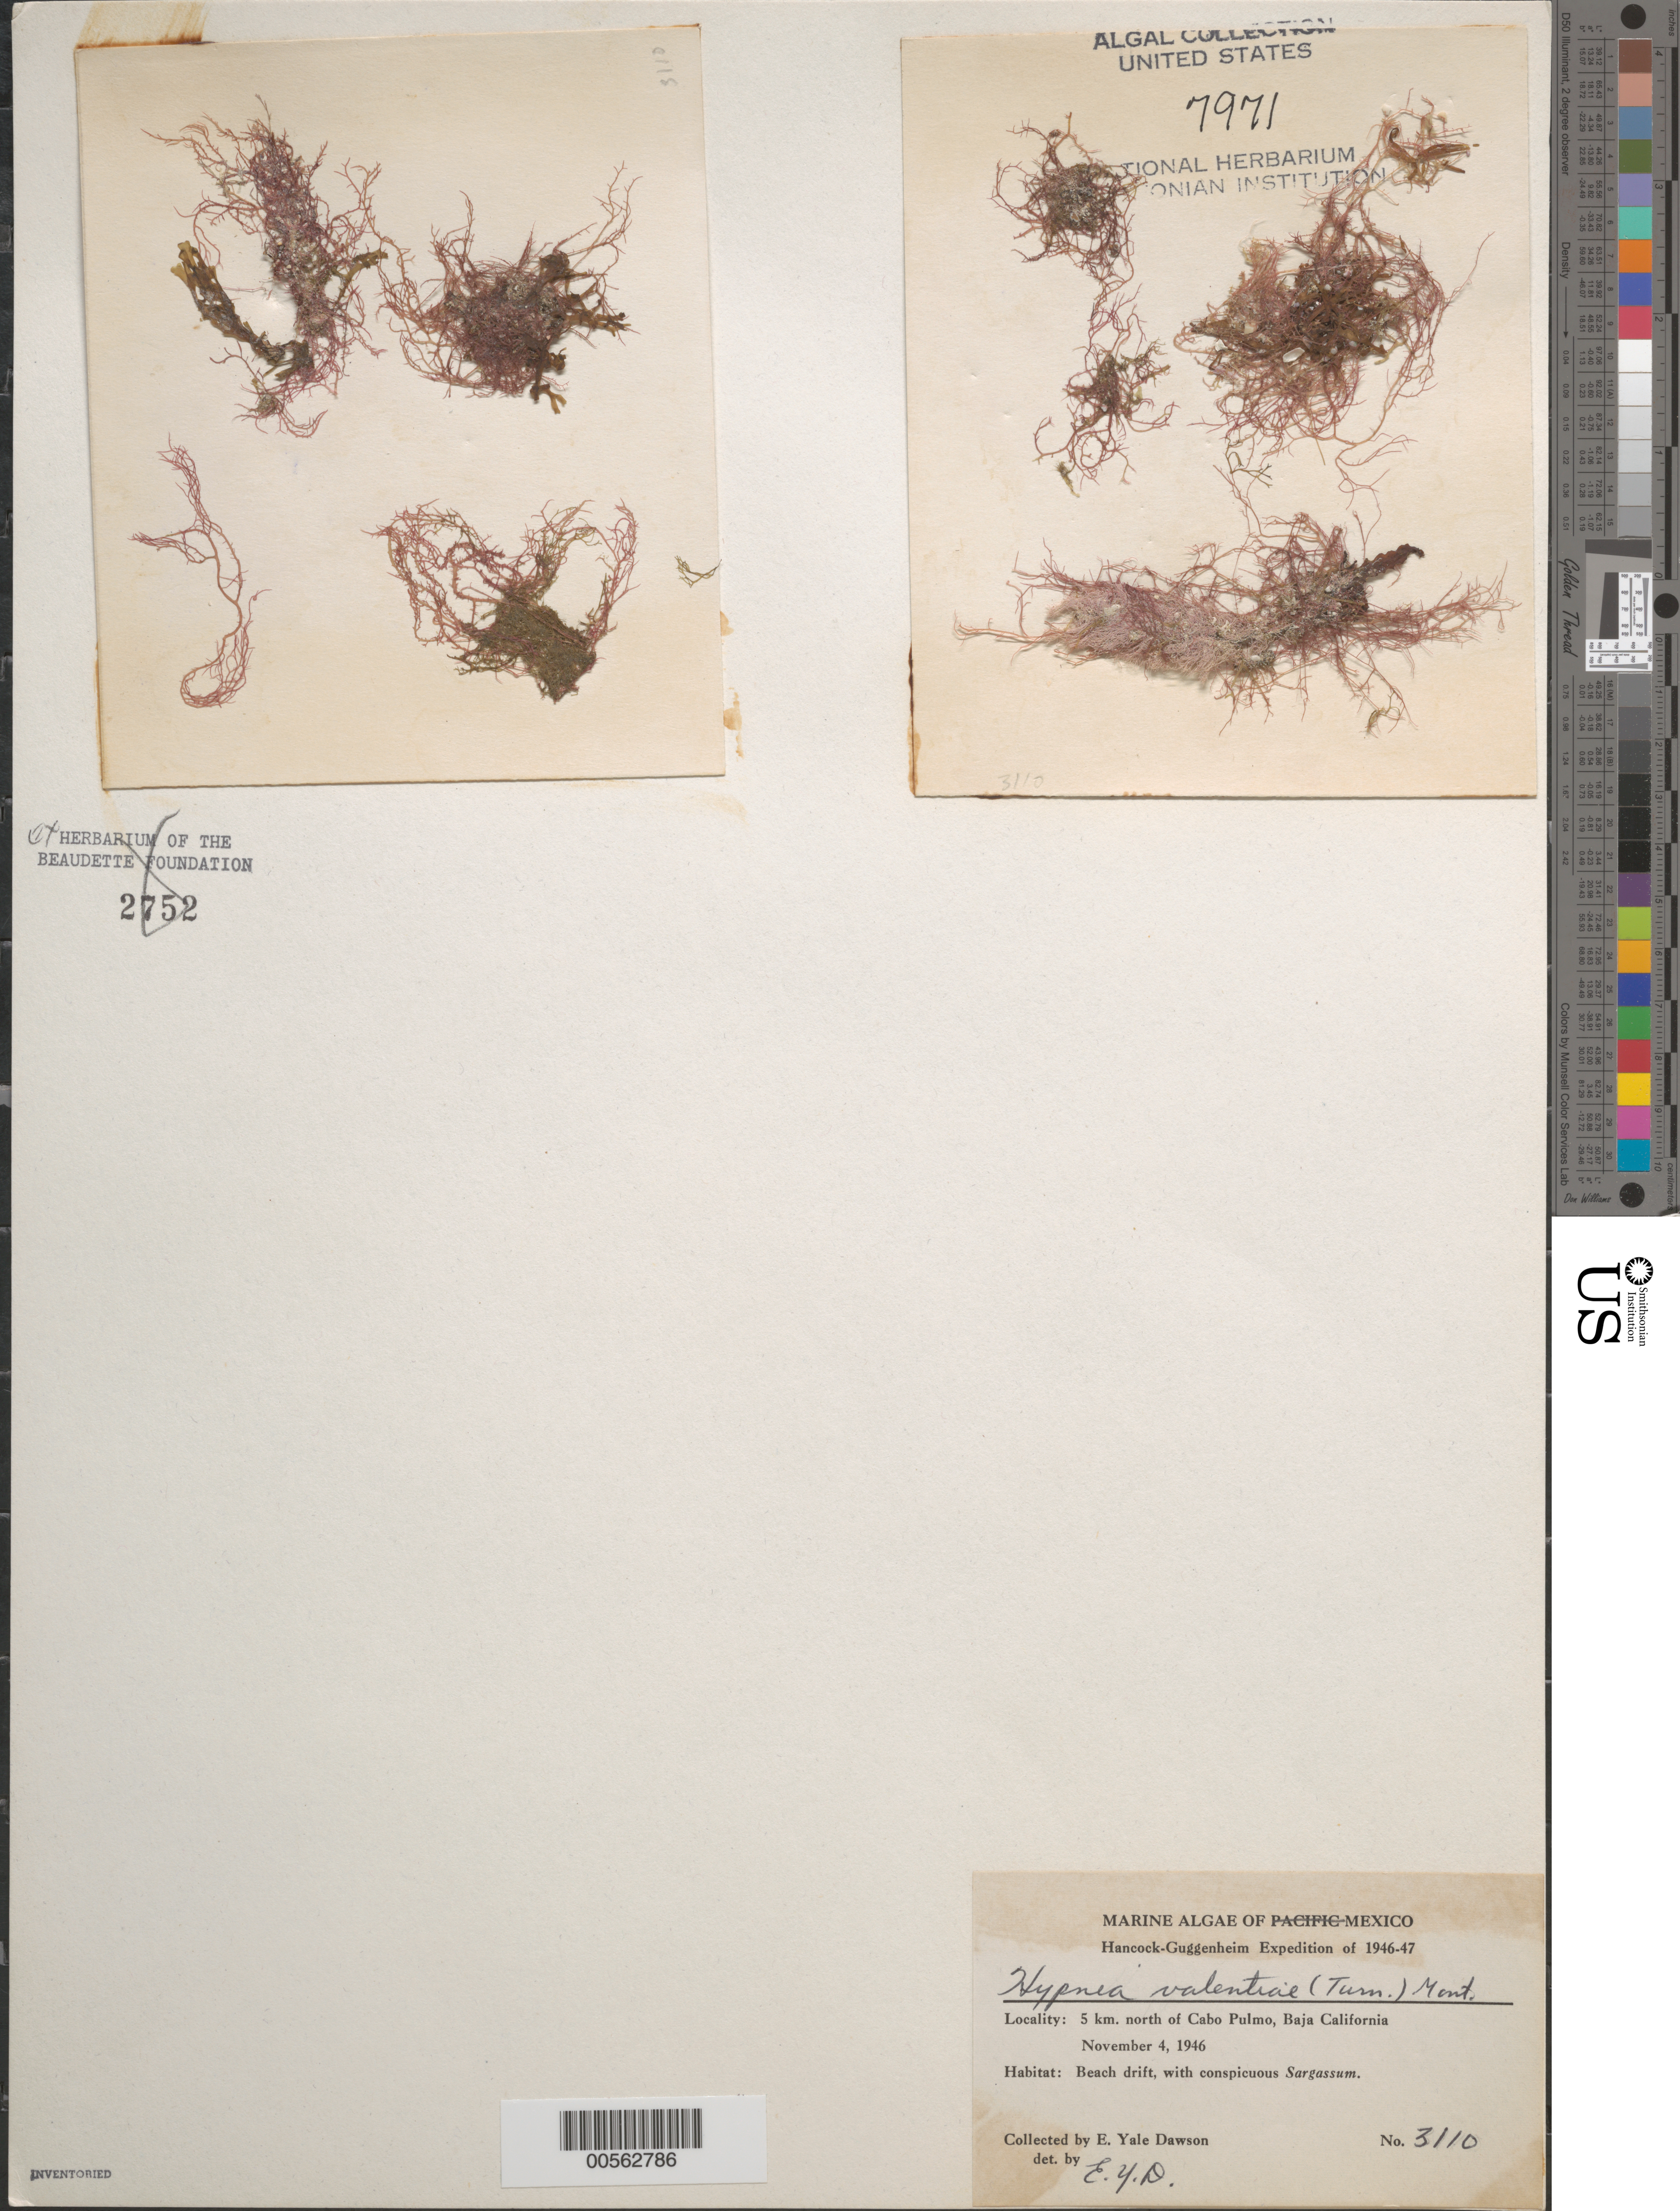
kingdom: Plantae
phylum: Rhodophyta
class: Florideophyceae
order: Gigartinales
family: Cystocloniaceae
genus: Hypnea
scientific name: Hypnea valentiae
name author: (Turner) Mont.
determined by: Dawson, E. Y.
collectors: E. Y. Dawson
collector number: EYD 3110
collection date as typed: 04 Nov 1946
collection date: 1946-11-04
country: Mexico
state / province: Baja California Sur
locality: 5 km north of Cabo Pulmo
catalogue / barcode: US 7971